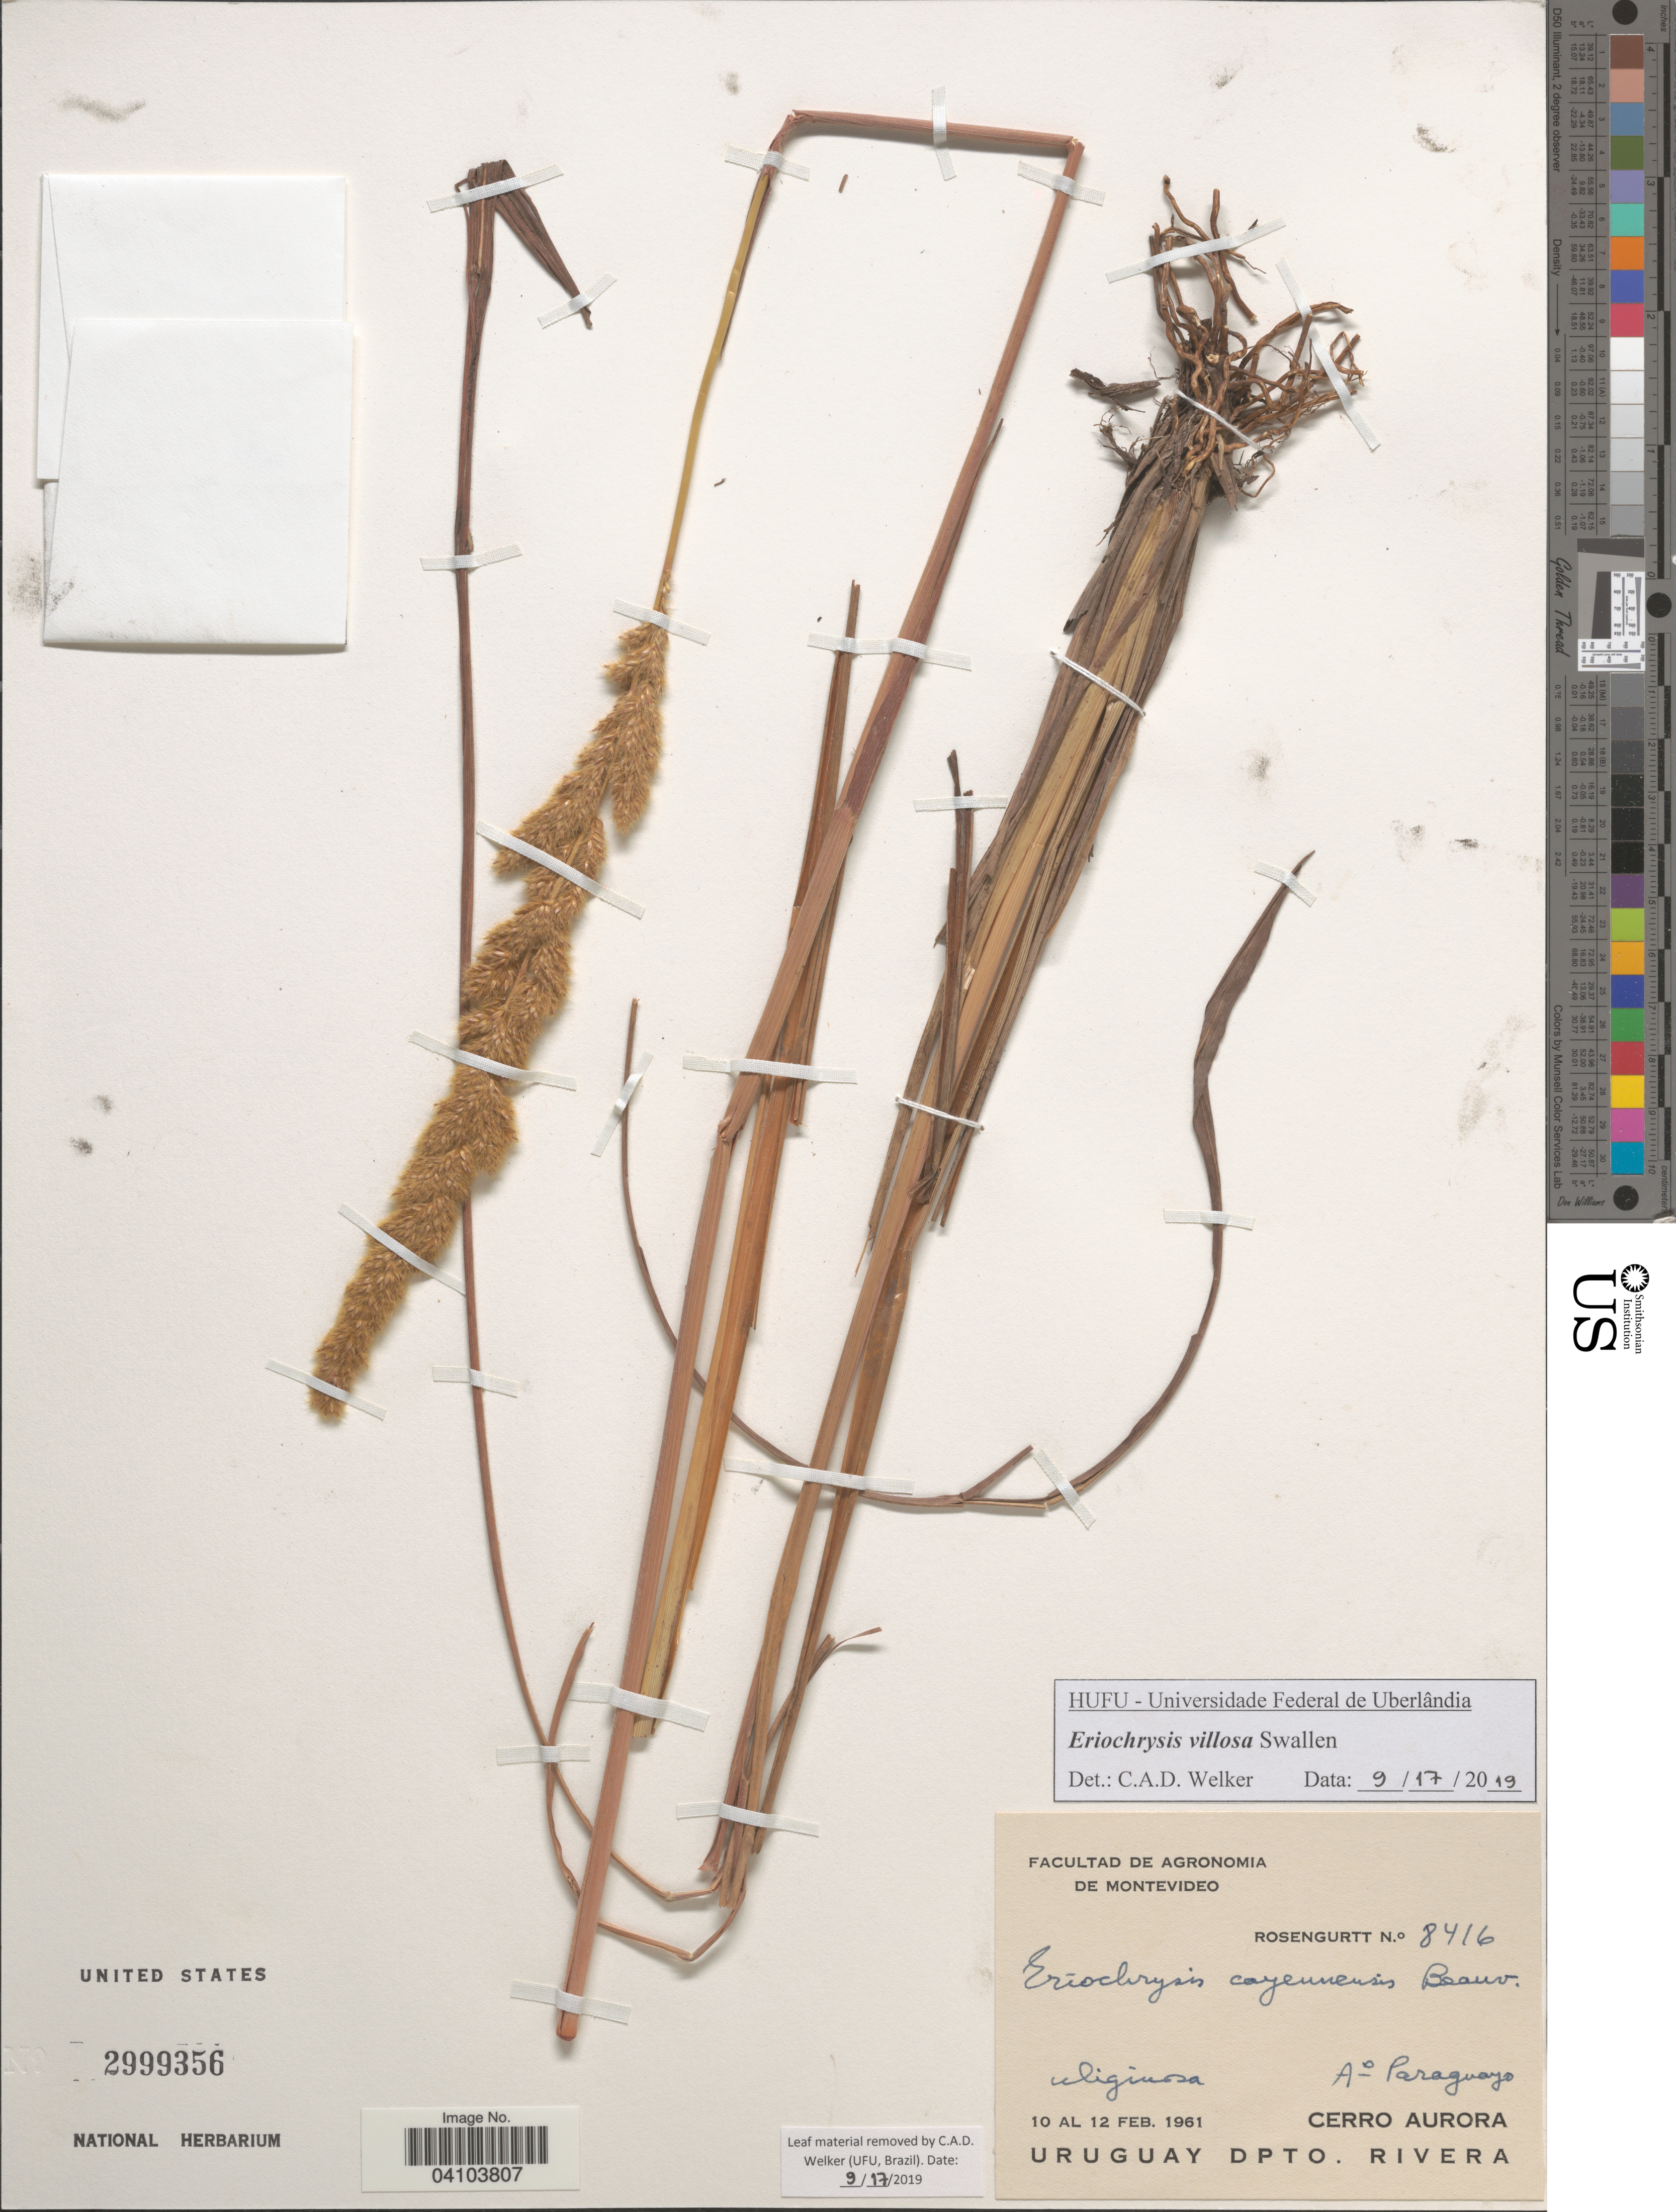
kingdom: Plantae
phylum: Tracheophyta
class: Liliopsida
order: Poales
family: Poaceae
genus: Eriochrysis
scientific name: Eriochrysis villosa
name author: Swallen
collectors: Rosengurtt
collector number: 8416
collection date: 1961-02-10/1961-02-12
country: Uruguay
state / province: Rivera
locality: Ao. Paraguayo. Cerro Aurora. Dpto. Rivera.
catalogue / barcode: US 2999356